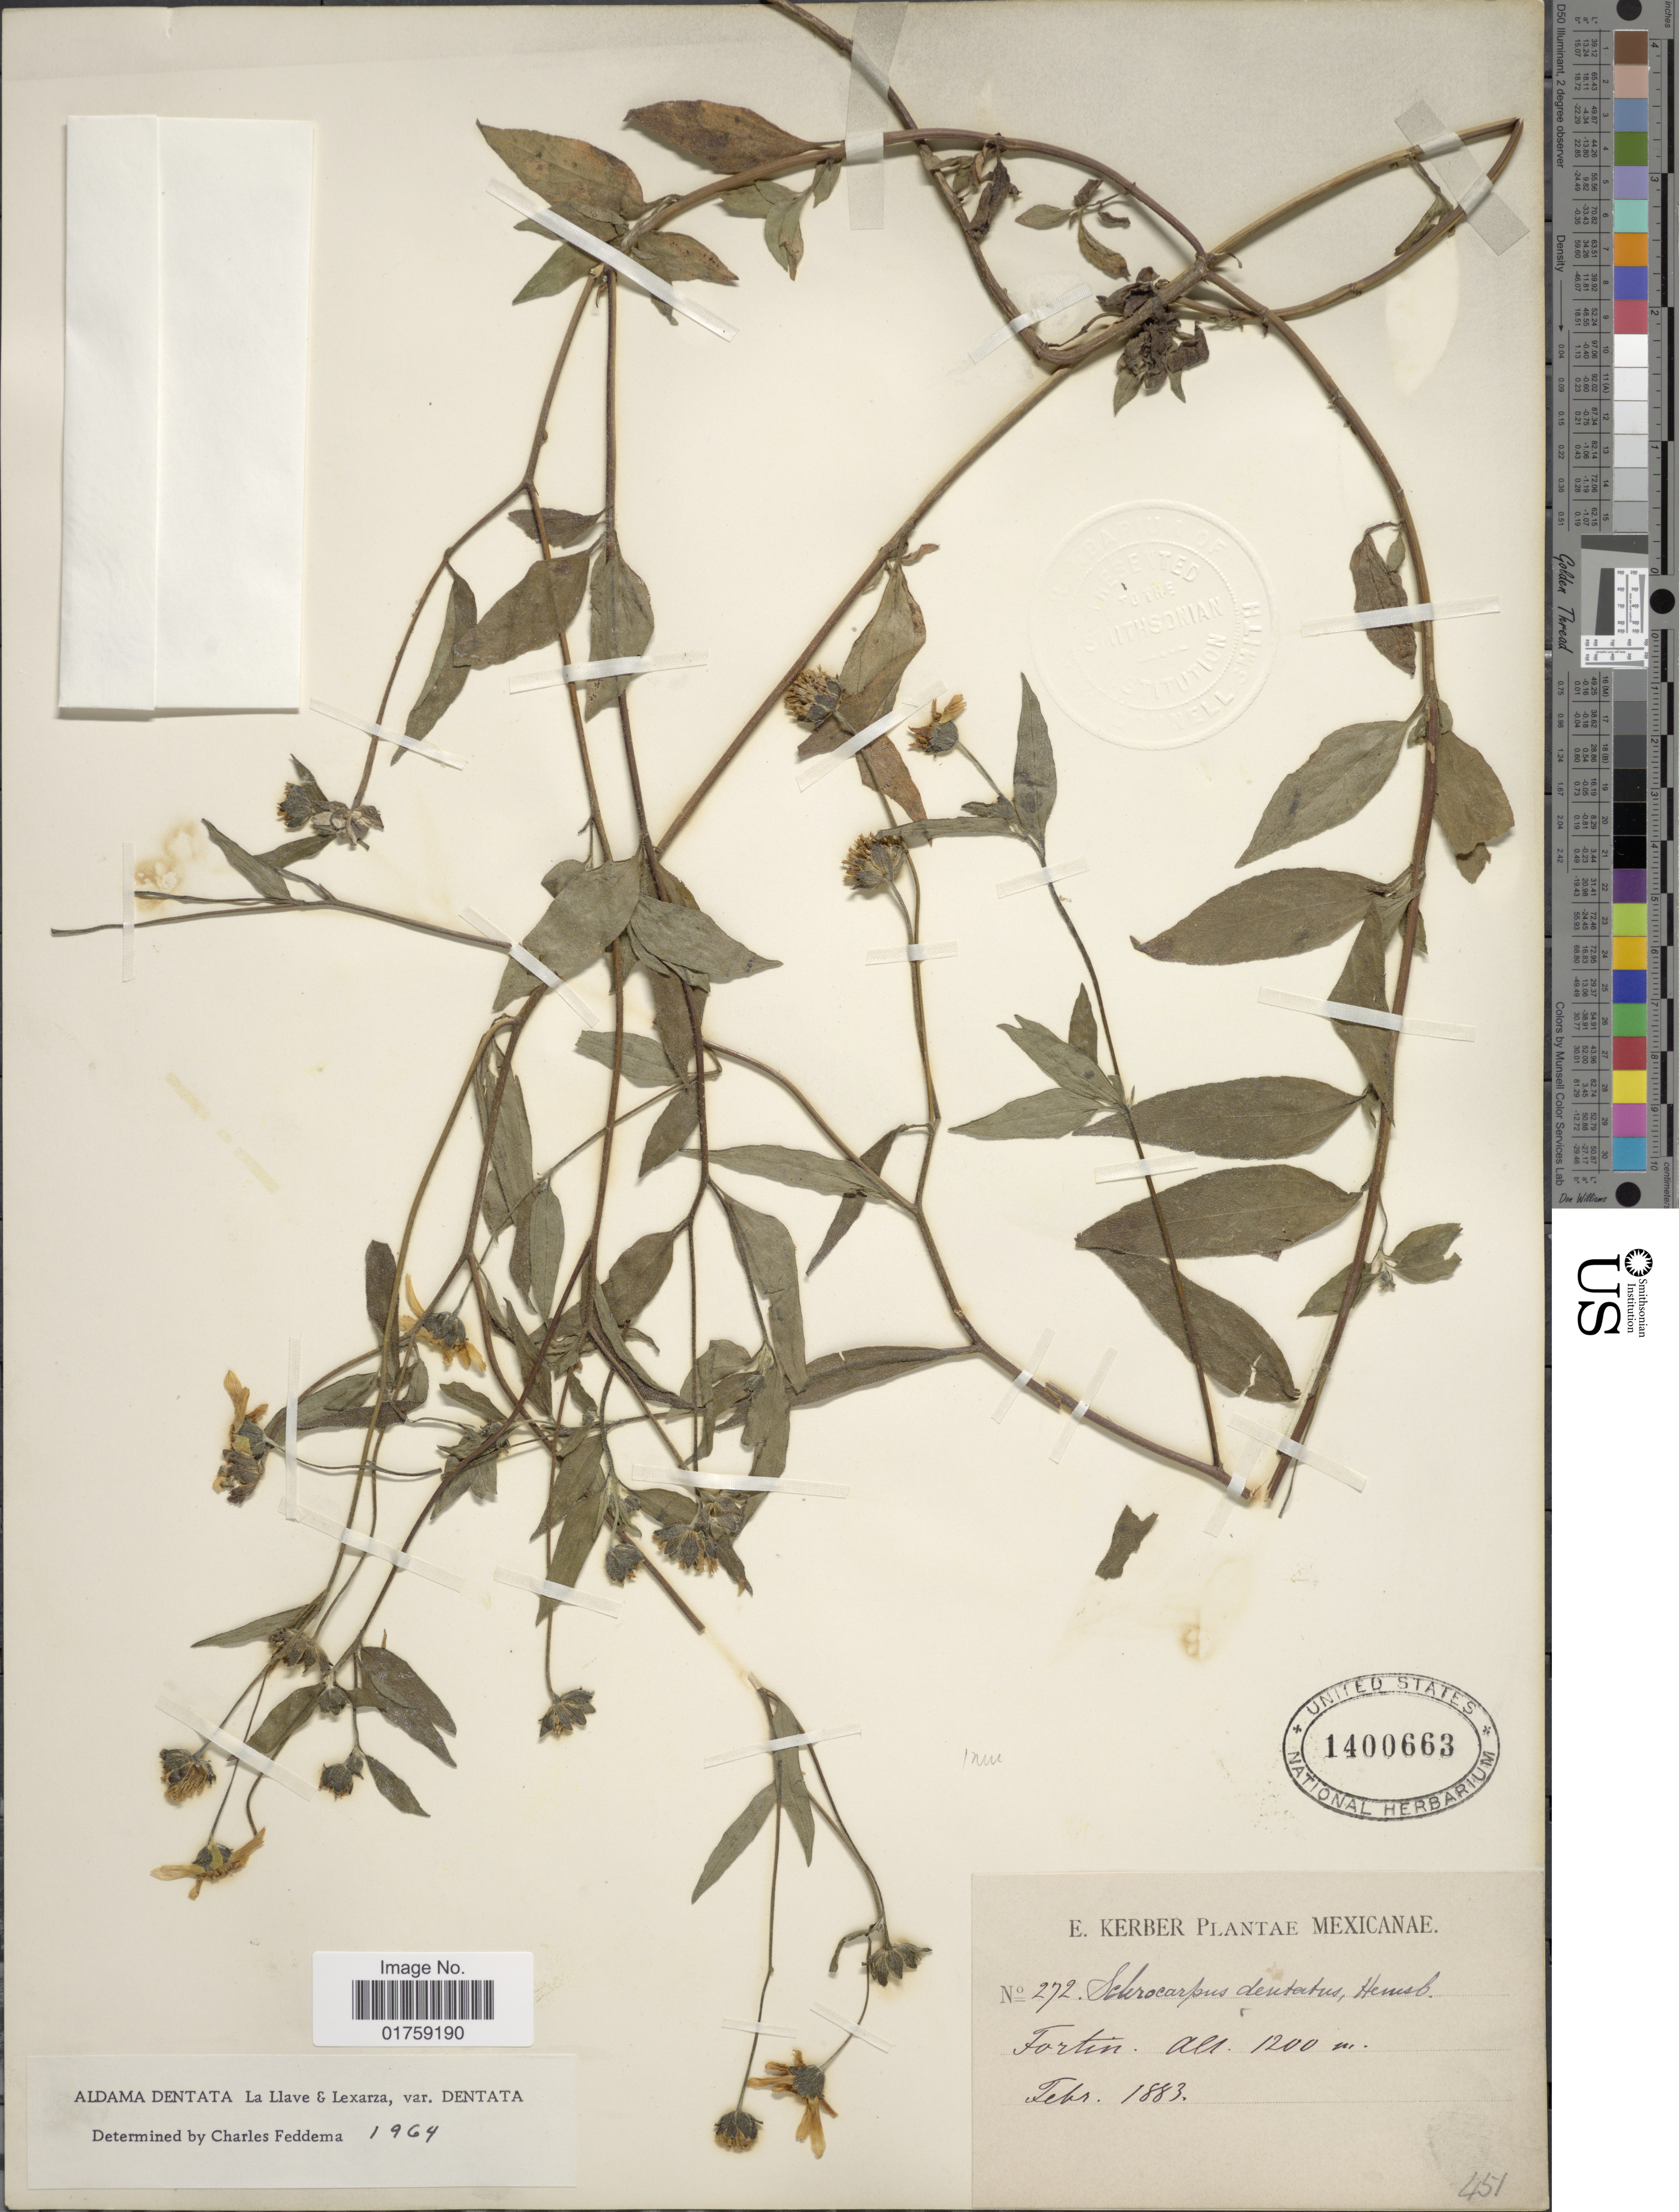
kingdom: Plantae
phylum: Tracheophyta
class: Magnoliopsida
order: Asterales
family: Asteraceae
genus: Sclerocarpus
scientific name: Sclerocarpus dentatus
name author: (La Llave) Benth. & Hook. f. ex Hemsl.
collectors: E. Kerber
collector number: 272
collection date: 1883-02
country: Mexico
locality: Mexicanae. Fortun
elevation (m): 1200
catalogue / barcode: US 1400663